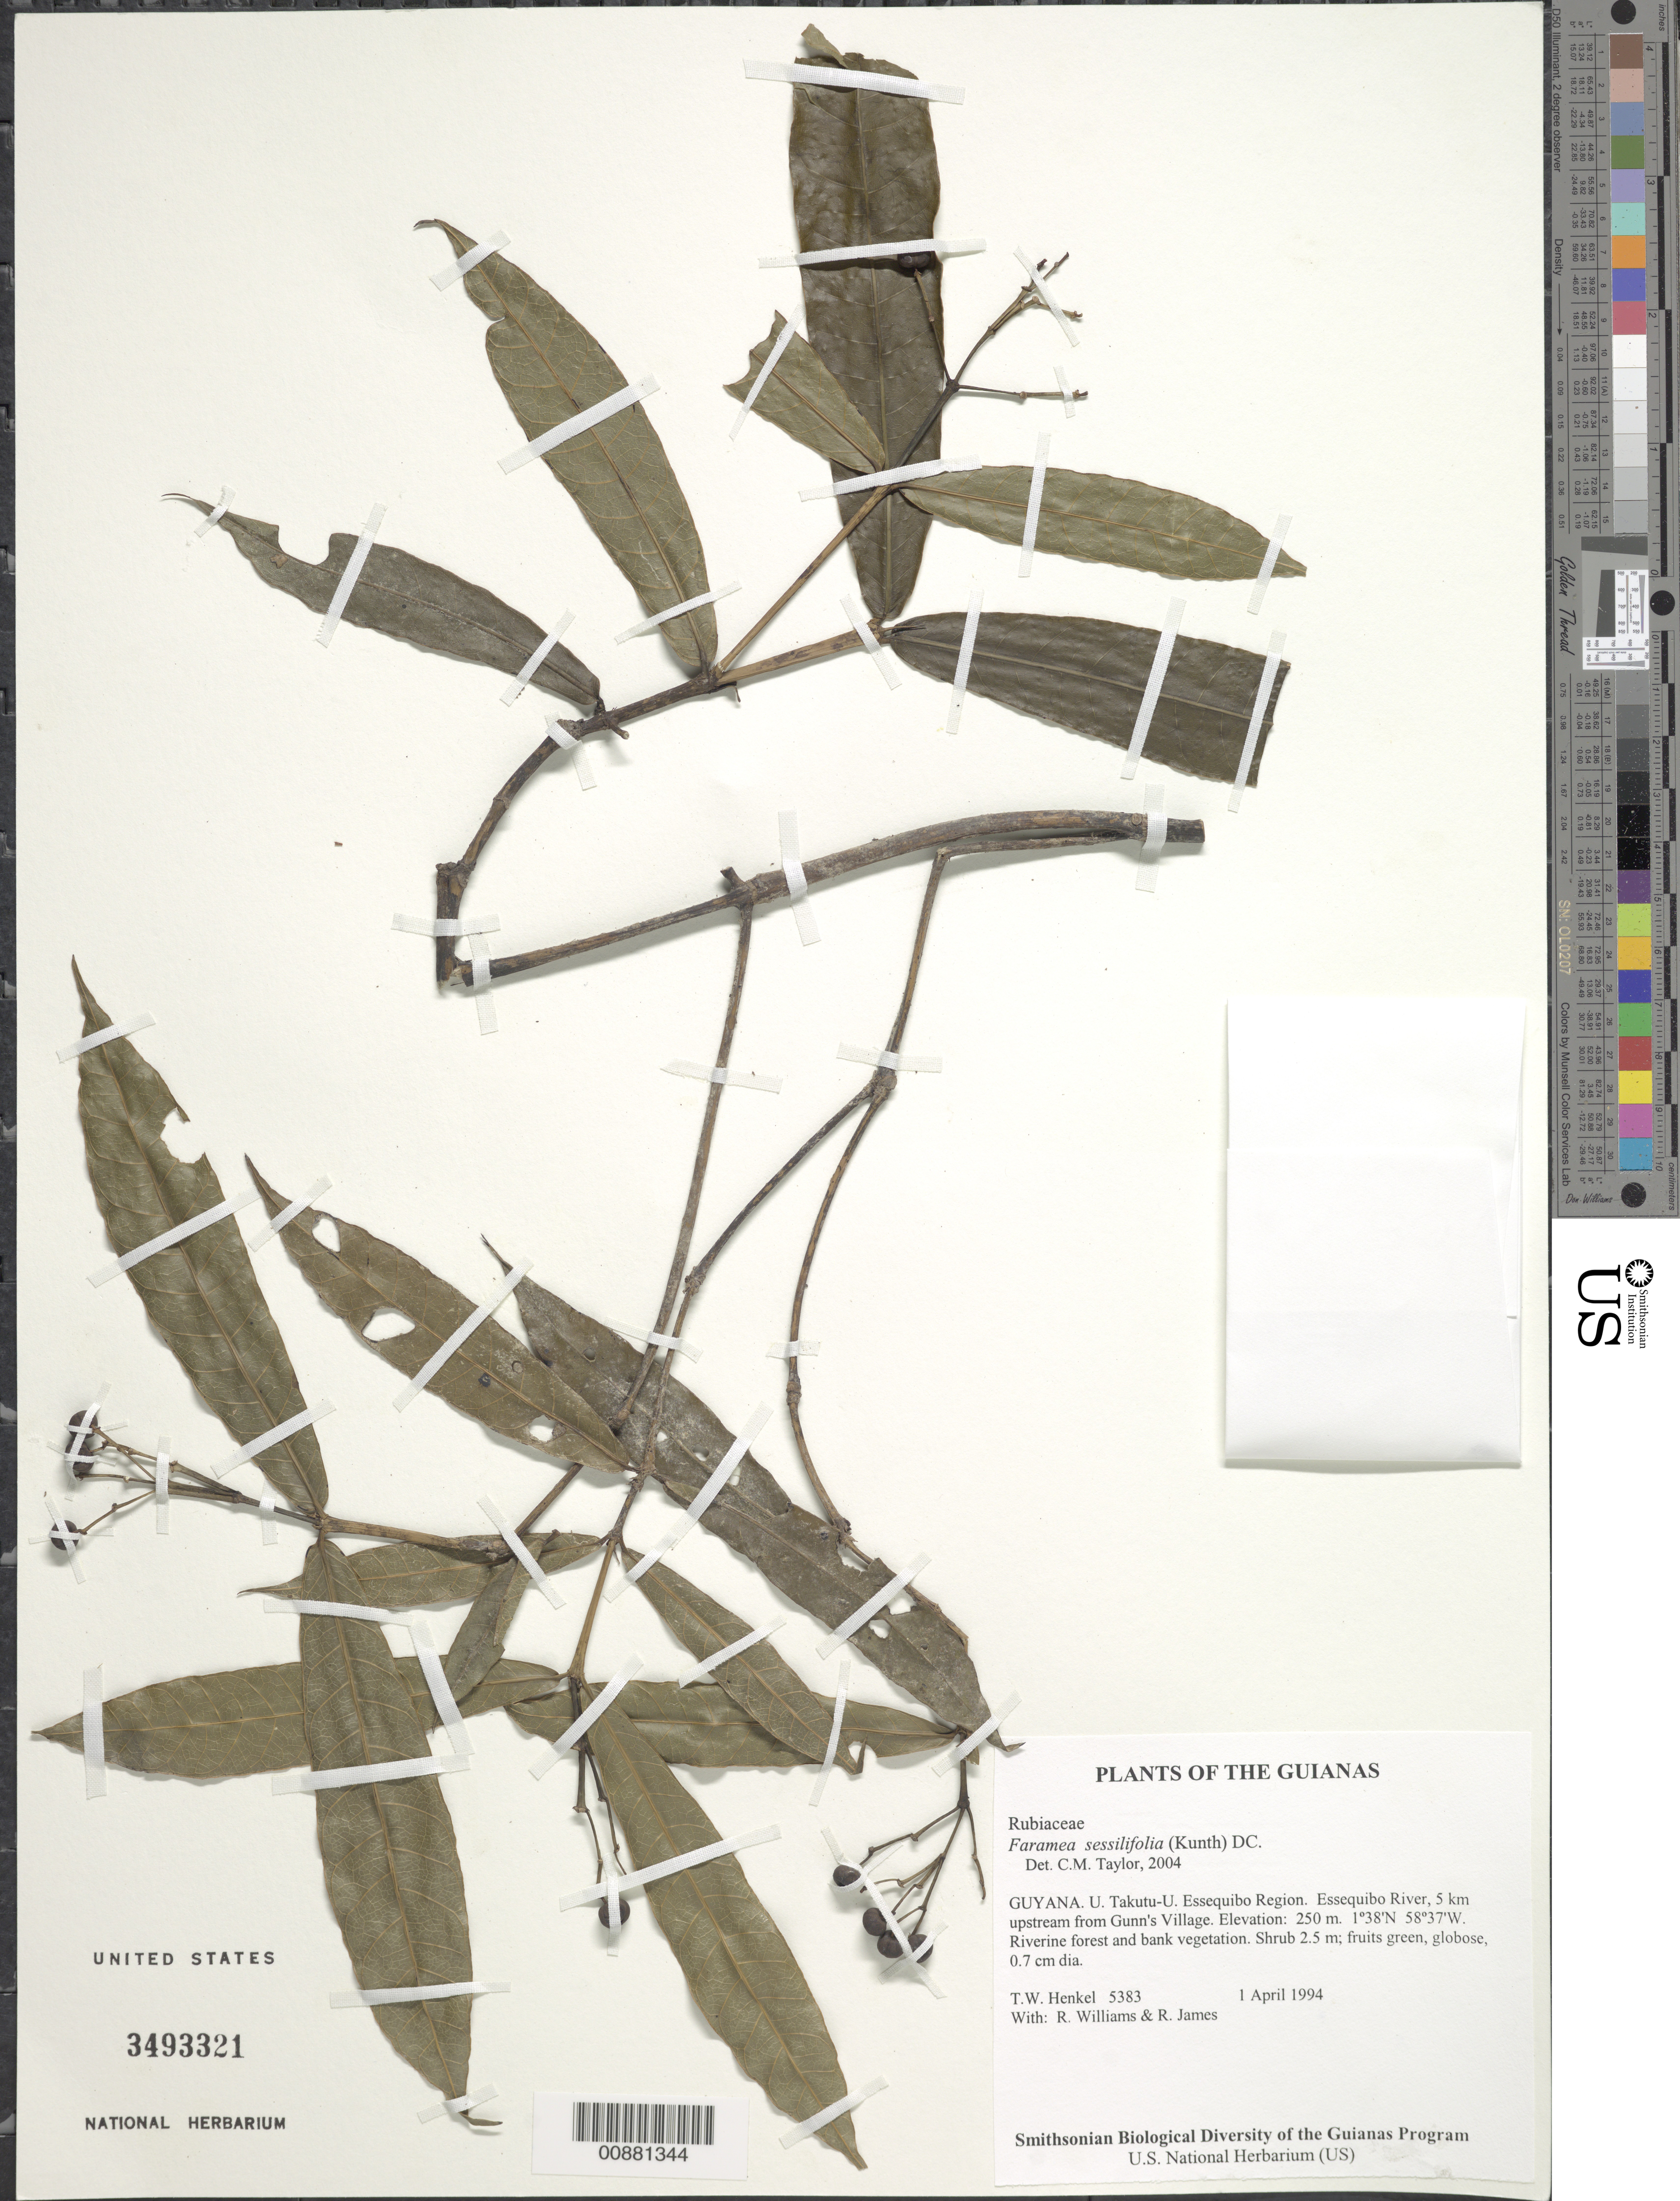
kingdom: Plantae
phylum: Tracheophyta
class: Magnoliopsida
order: Gentianales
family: Rubiaceae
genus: Faramea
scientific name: Faramea sessilifolia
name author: (Kunth) DC.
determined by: Taylor, Charlotte M.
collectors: T. Henkel, R. Williams & R. James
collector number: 5383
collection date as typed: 1 April 1994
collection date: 1994-04-01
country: Guyana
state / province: U. Takutu-U. Essequibo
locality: Essequibo River, 5 km upstream from Gunn's Village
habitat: Riverine forest and bank vegetation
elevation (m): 250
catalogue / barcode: US 3493321